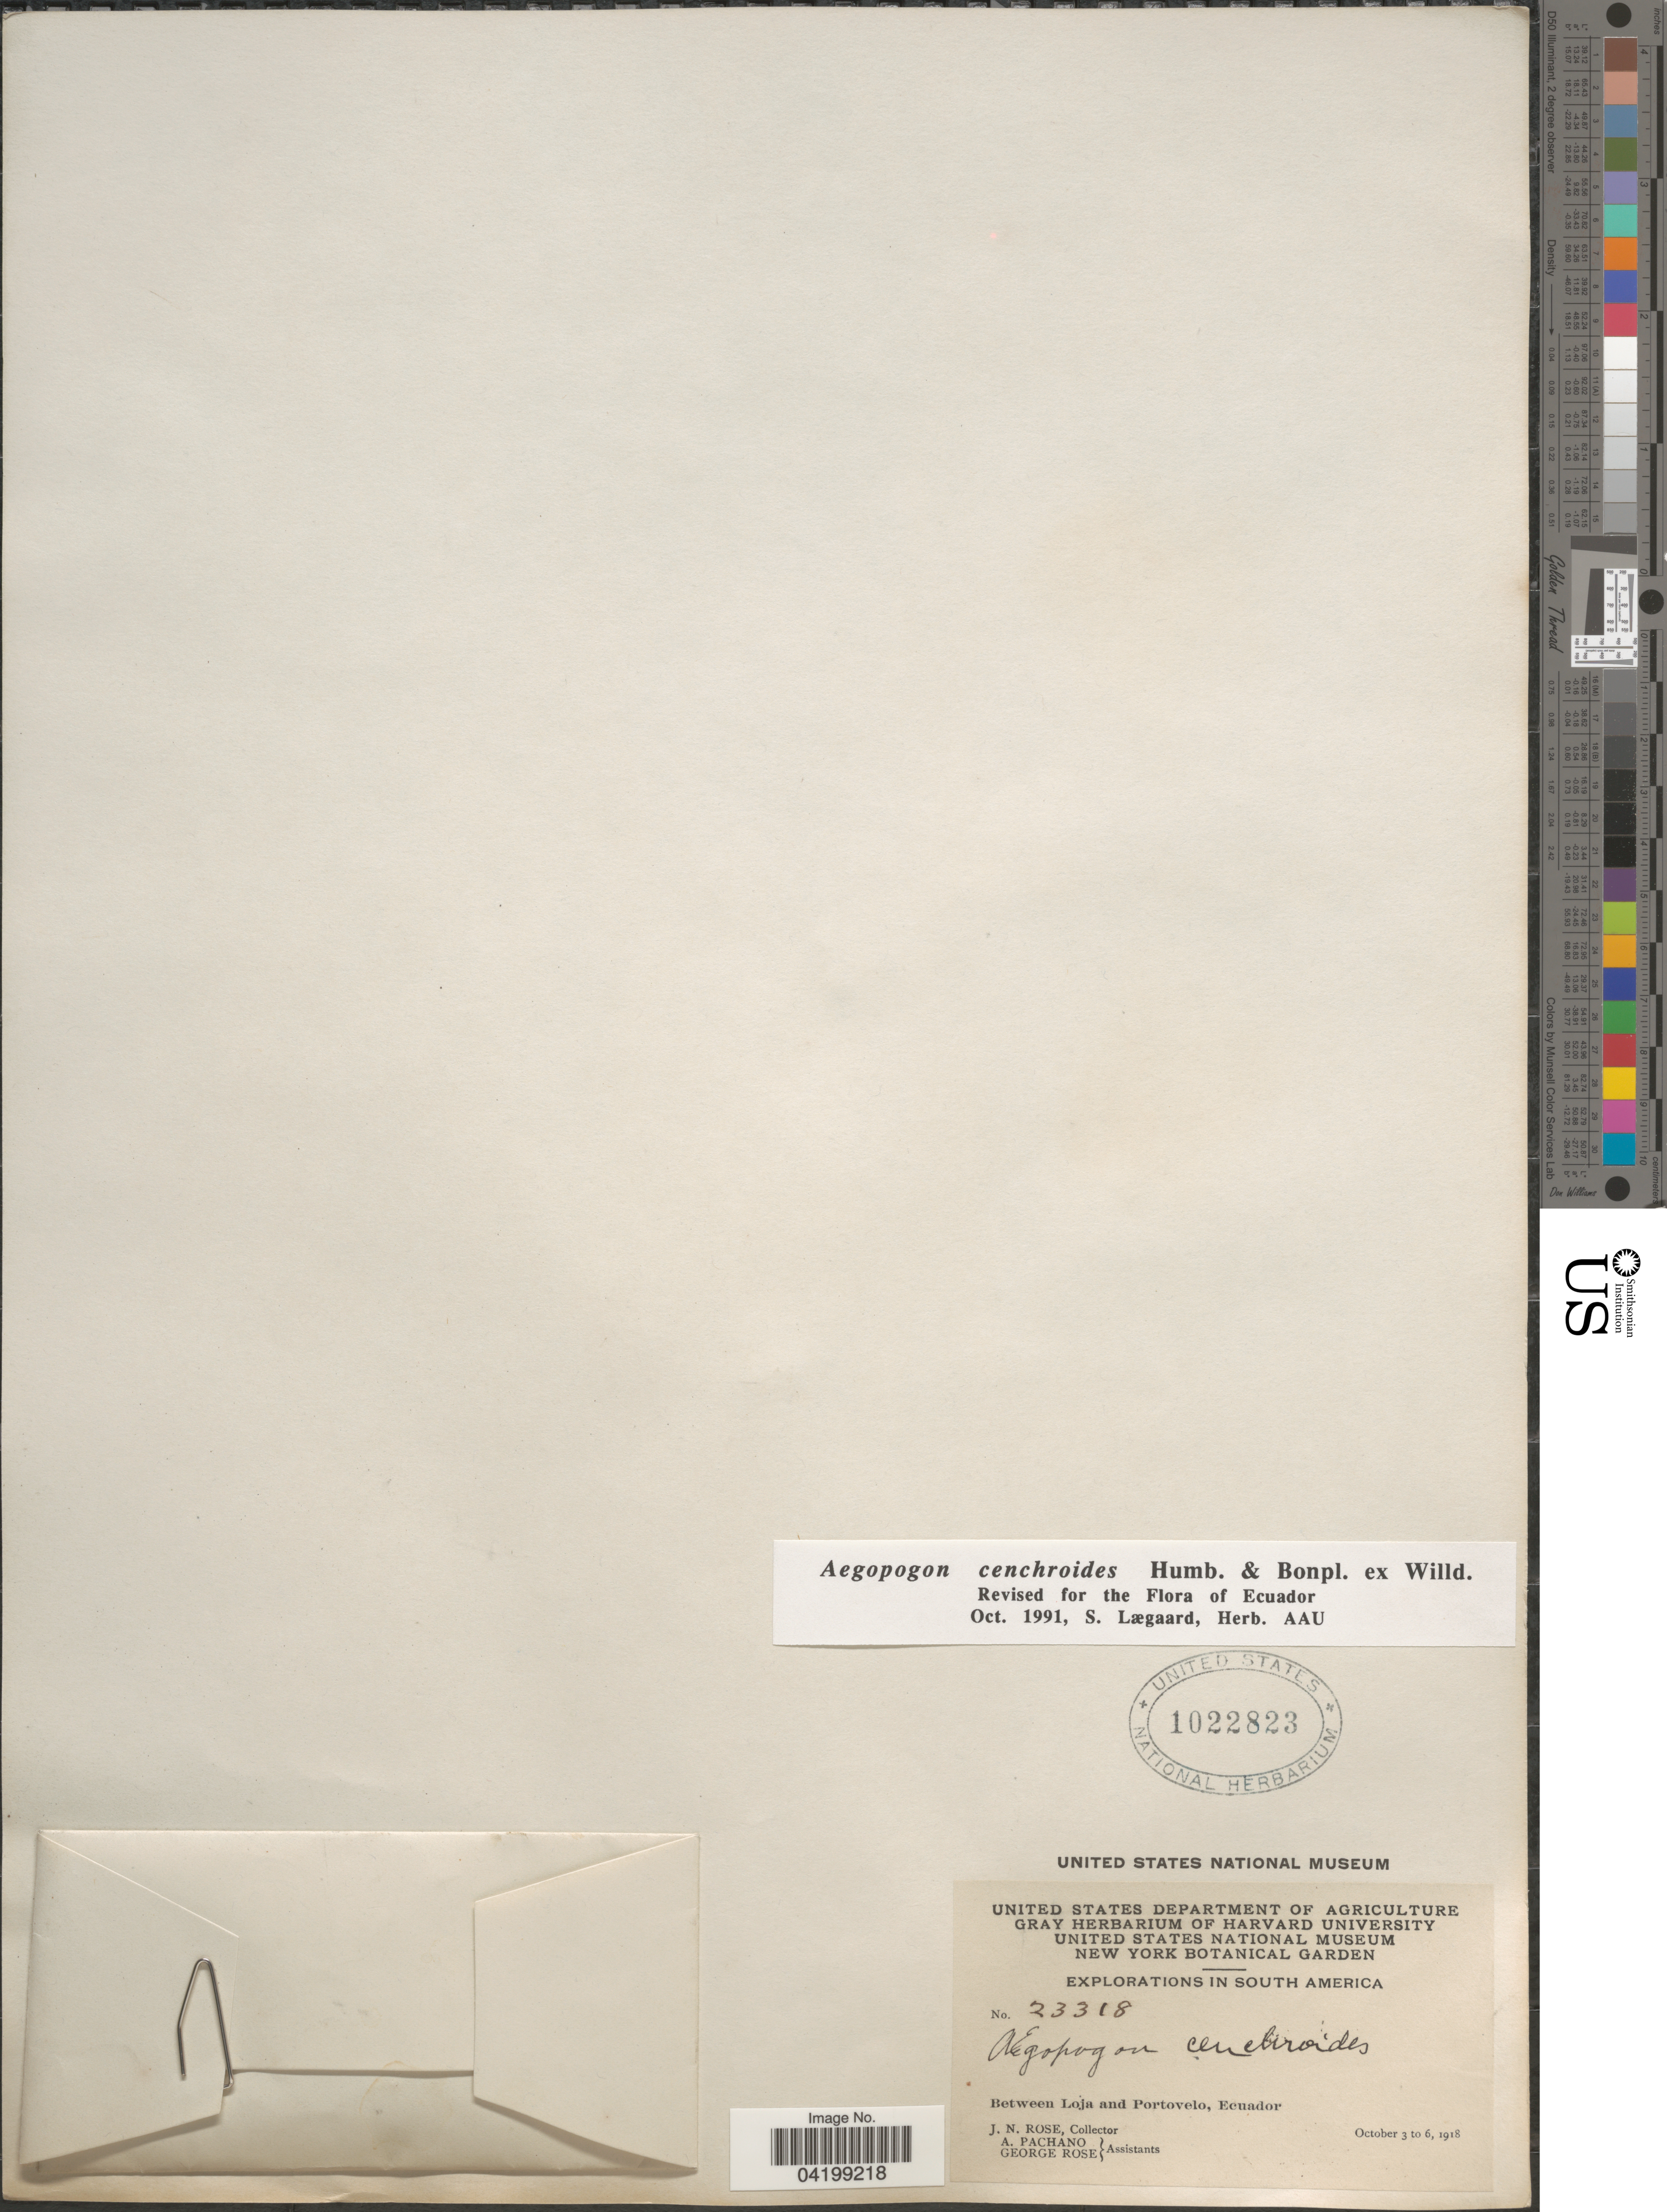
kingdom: Plantae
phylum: Tracheophyta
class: Liliopsida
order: Poales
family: Poaceae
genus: Muhlenbergia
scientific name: Muhlenbergia cenchroides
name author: (Humb. & Bonpl. ex Willd.) P.M. Peterson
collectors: J. N. Rose, A. Pachano & G. Rose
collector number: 23318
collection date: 1918-10-03/1918-10-06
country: Ecuador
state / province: Loja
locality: Explorations in South America. Between Loja and Portovelo.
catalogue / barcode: US 1022823